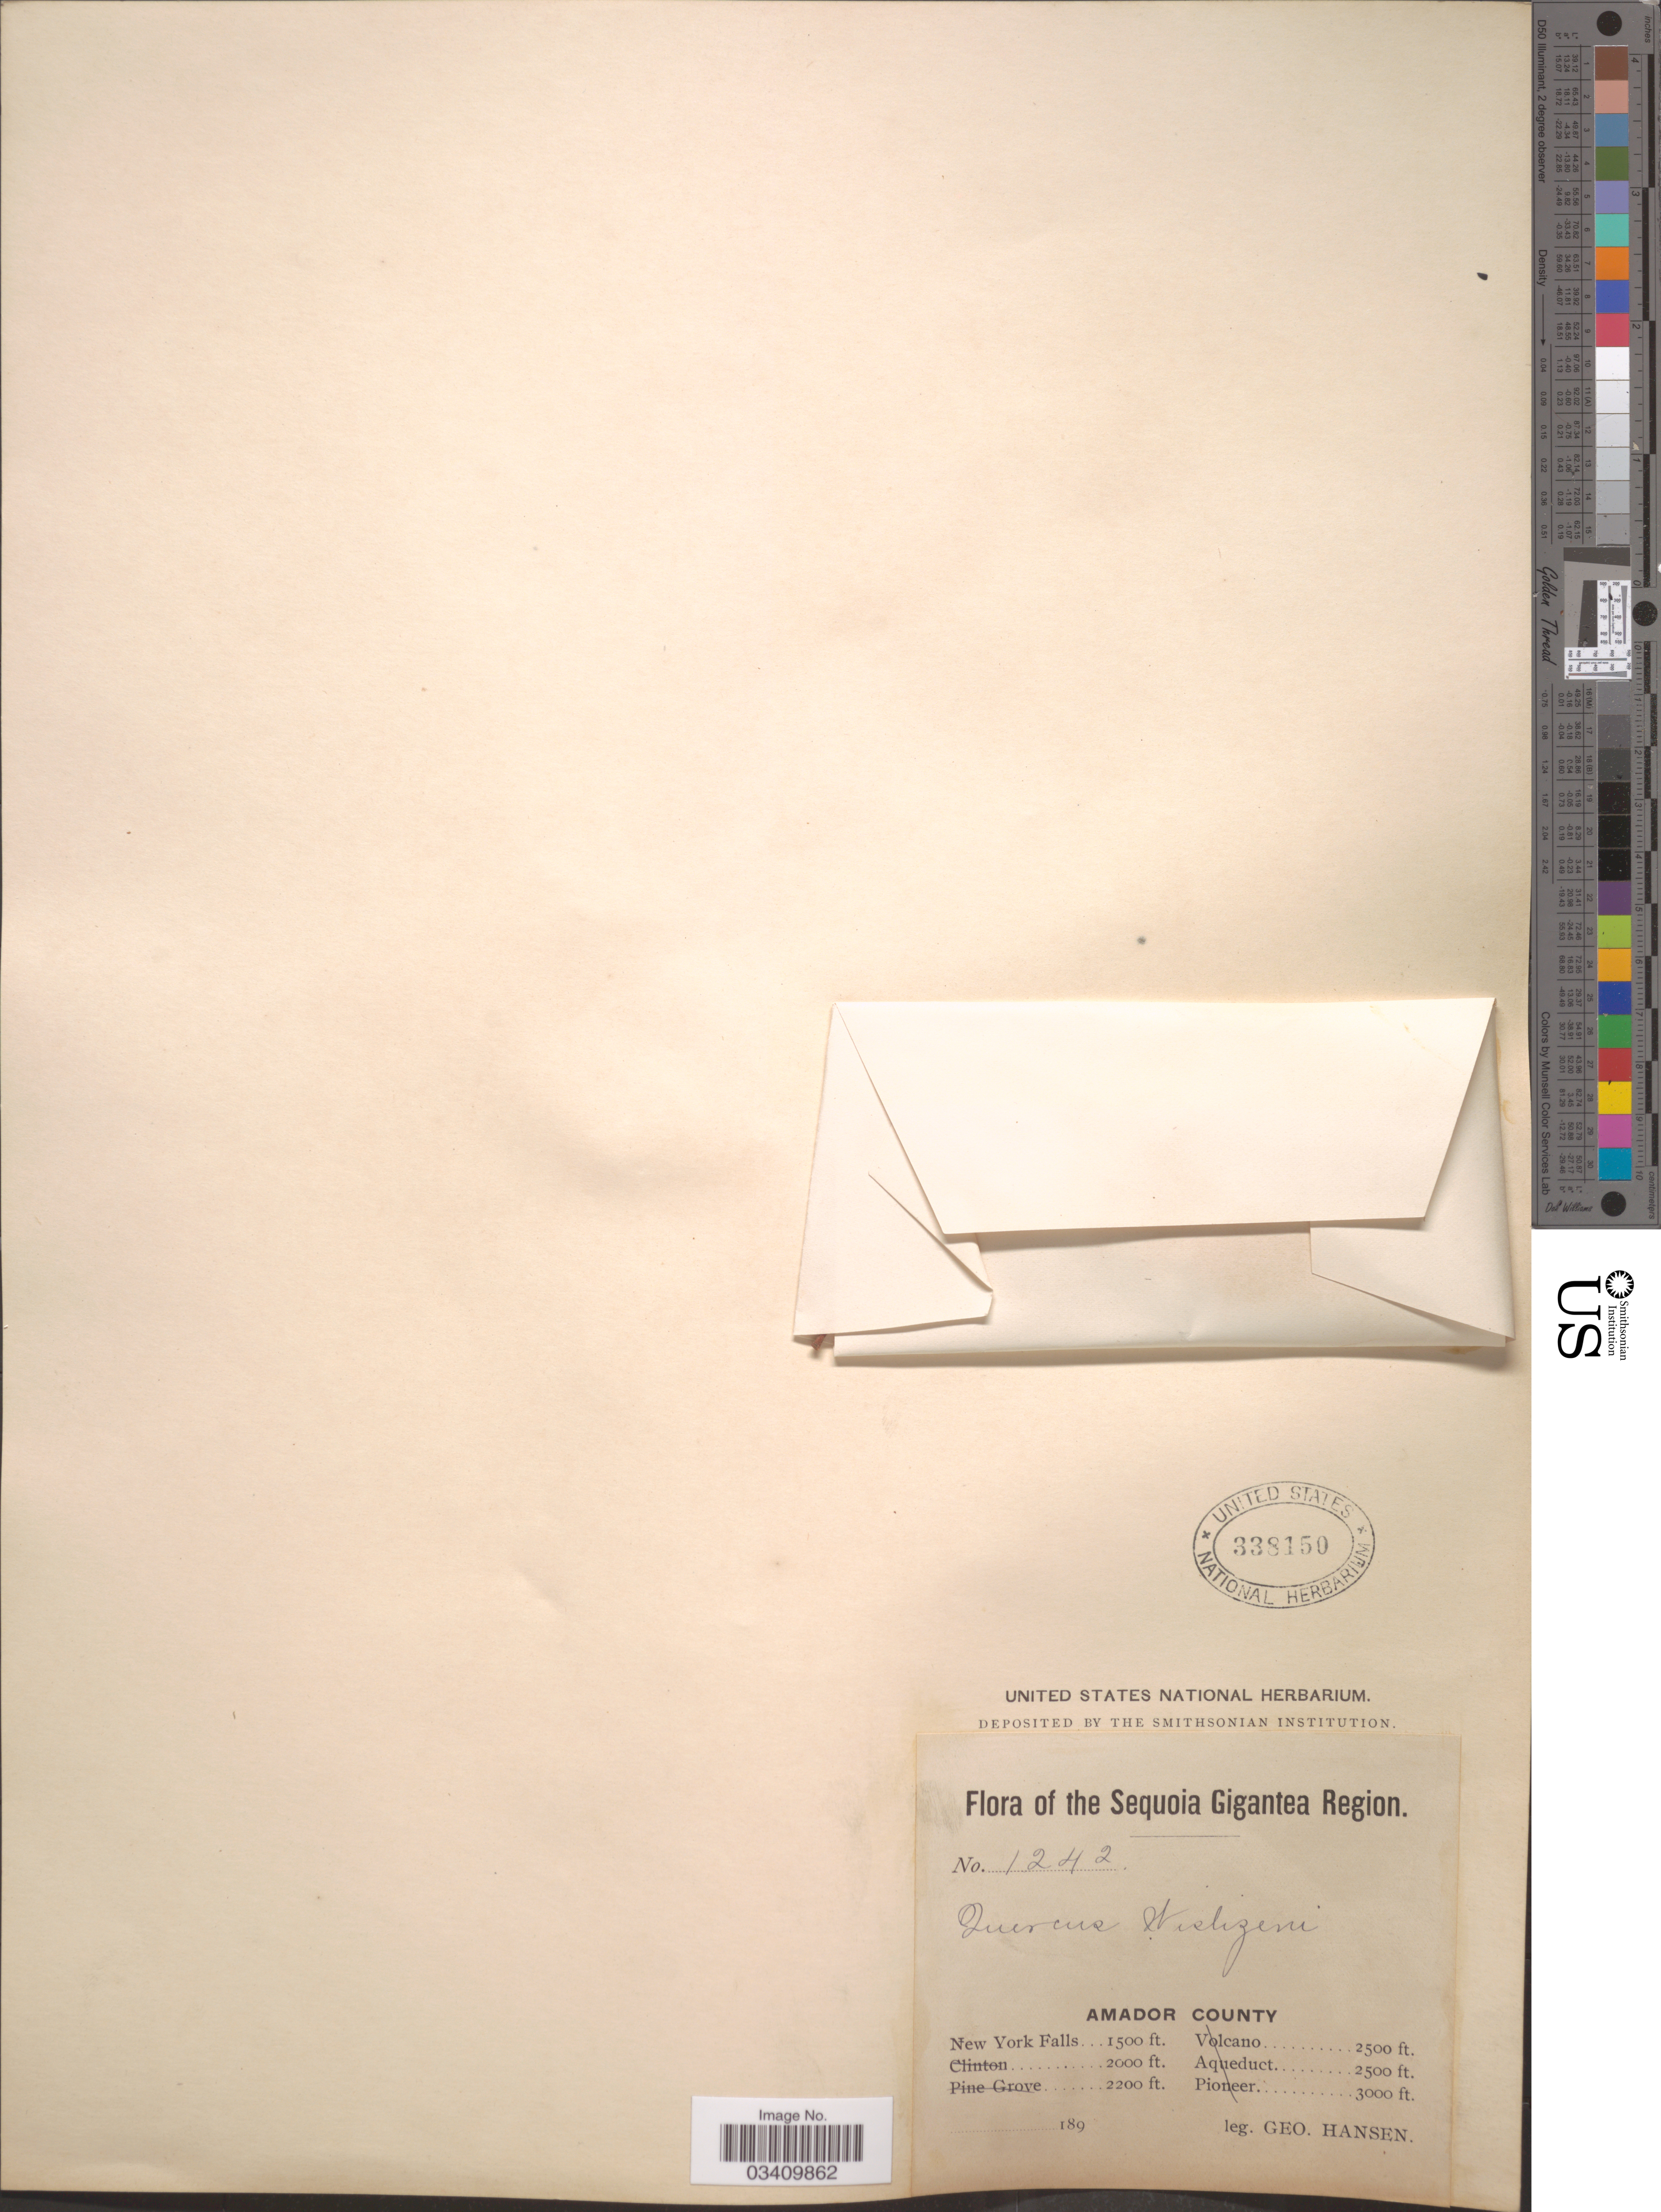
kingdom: Plantae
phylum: Tracheophyta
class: Magnoliopsida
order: Fagales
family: Fagaceae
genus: Quercus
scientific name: Quercus wislizeni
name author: A. DC.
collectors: G. Hansen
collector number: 1242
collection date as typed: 189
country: United States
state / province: California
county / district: Amador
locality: Sequoia Gigantea Region. Amador County. New York Falls.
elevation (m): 457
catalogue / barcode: US 338150